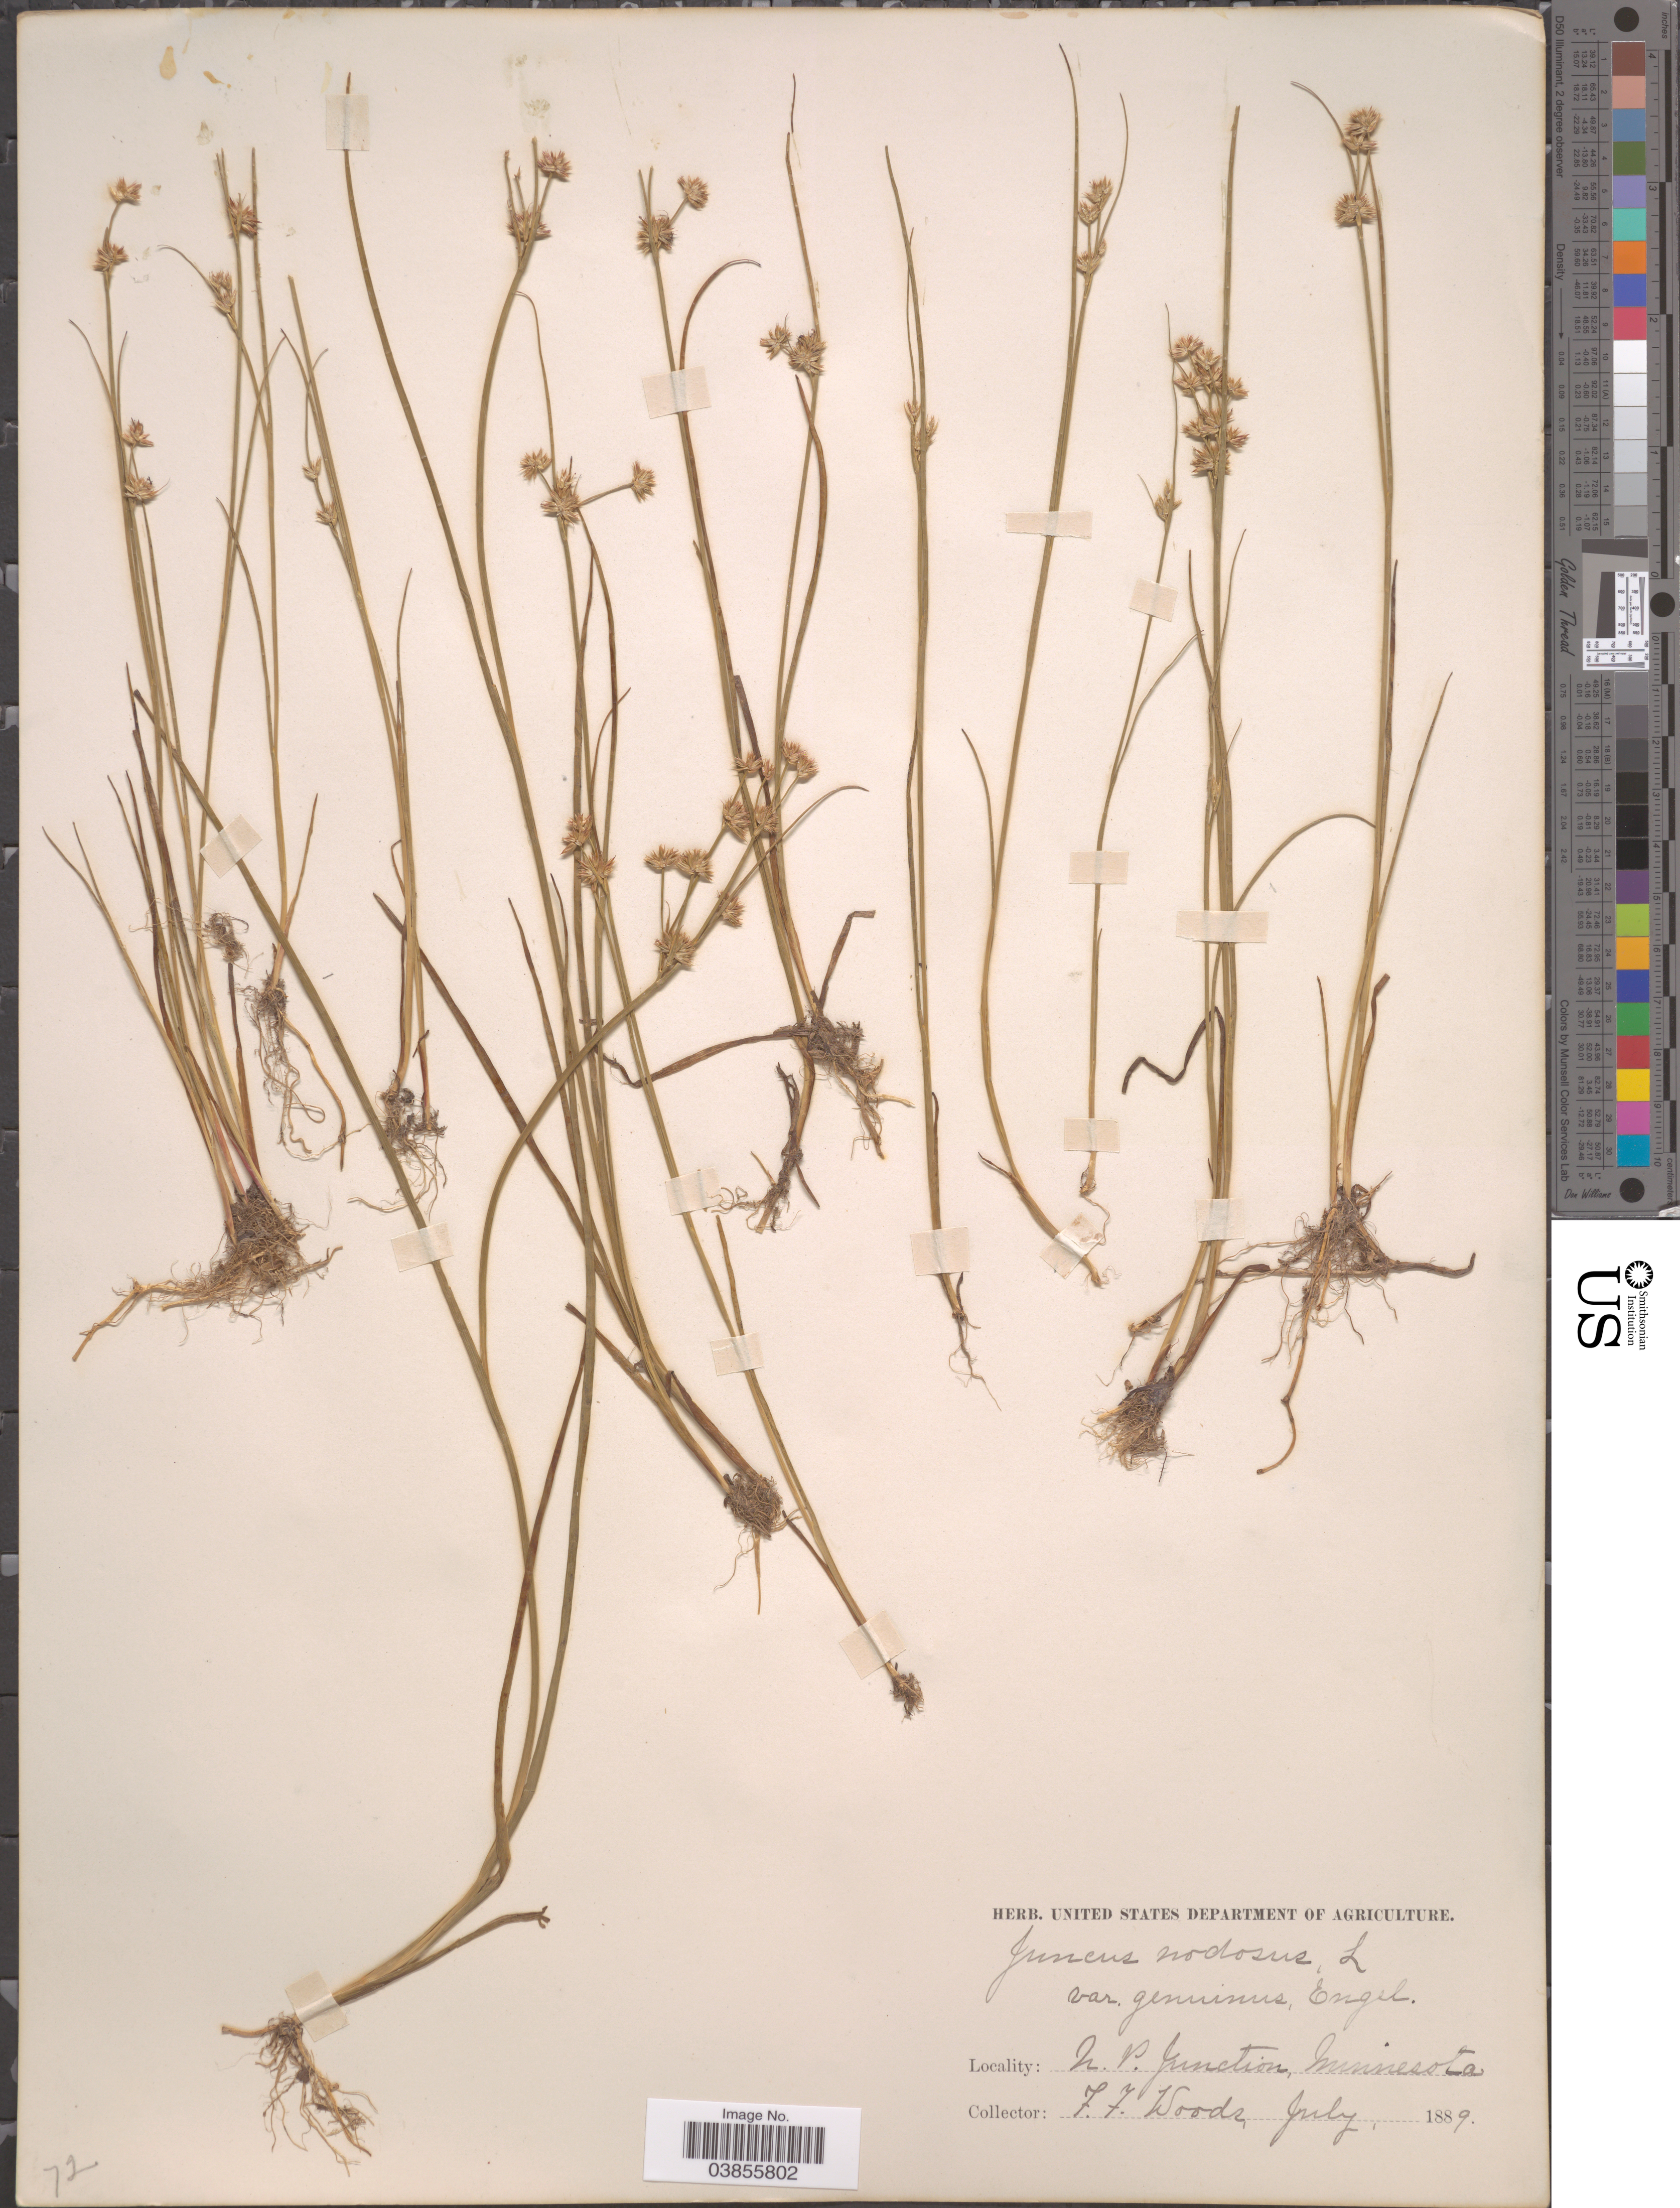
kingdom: Plantae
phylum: Tracheophyta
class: Liliopsida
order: Poales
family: Juncaceae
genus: Juncus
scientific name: Juncus nodosus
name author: L.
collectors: F. Woods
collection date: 1889-07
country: United States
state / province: Minnesota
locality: N. P. Junction.